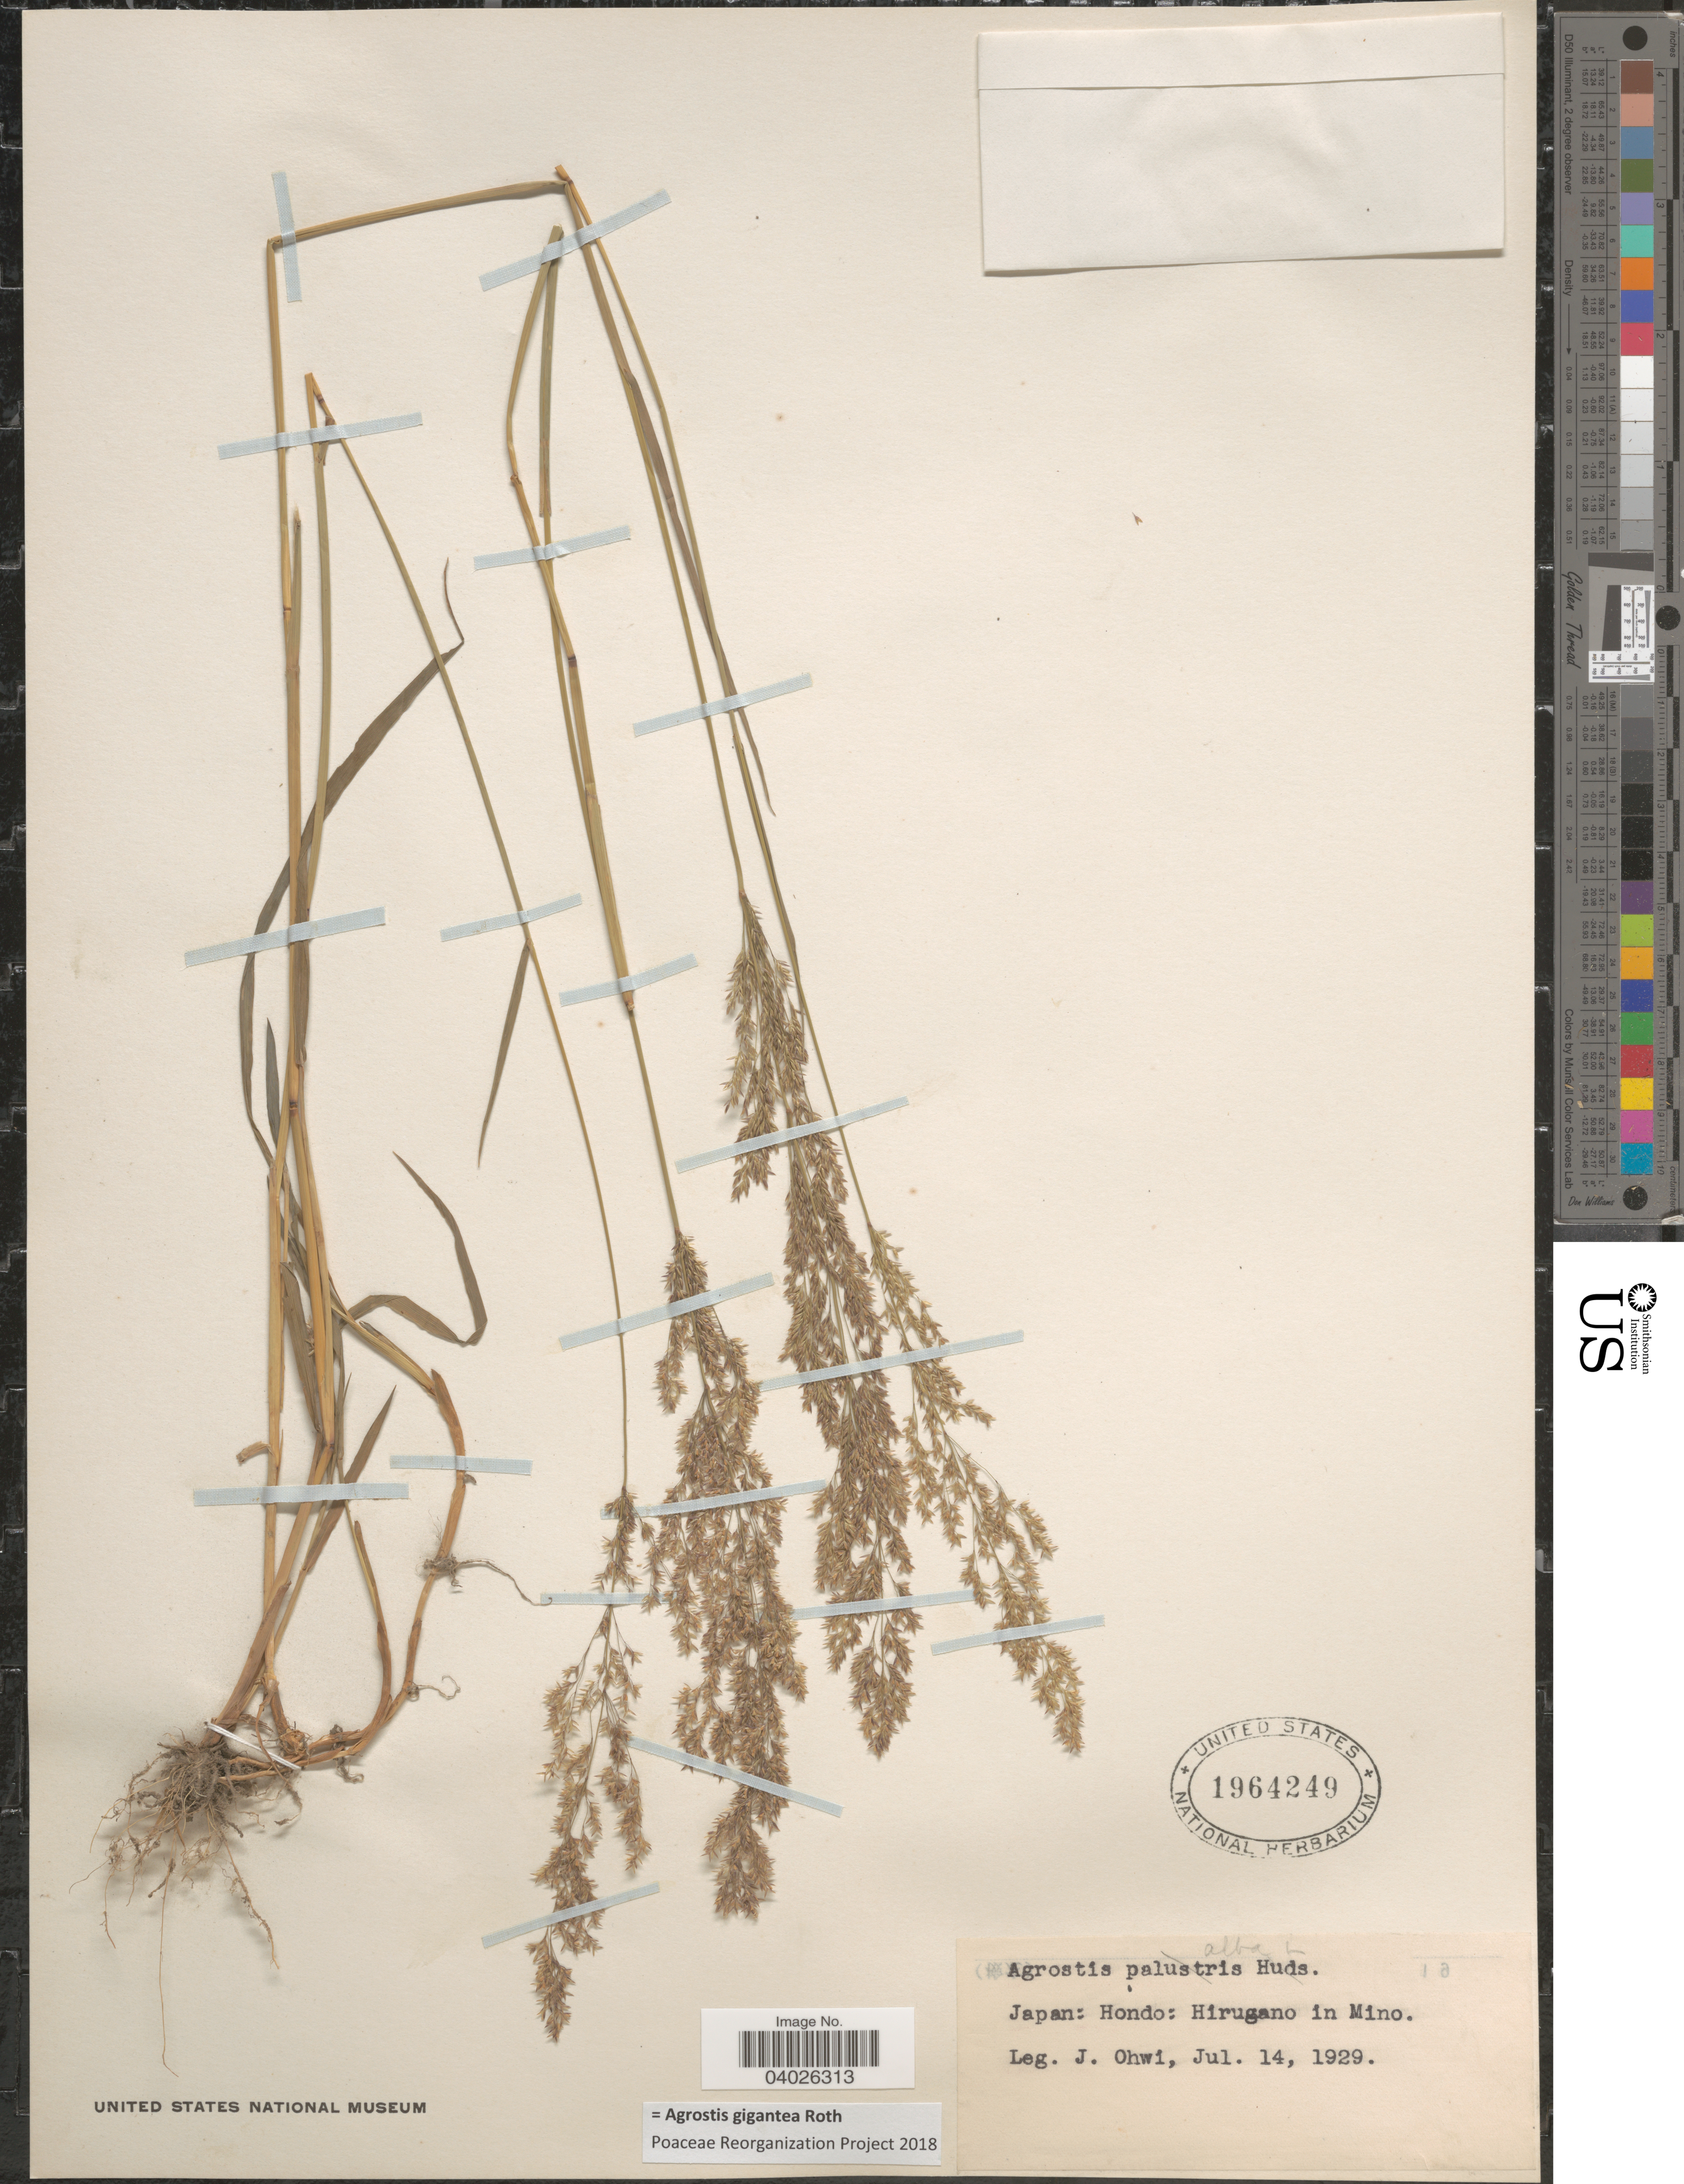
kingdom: Plantae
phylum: Tracheophyta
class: Liliopsida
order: Poales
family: Poaceae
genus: Agrostis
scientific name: Agrostis gigantea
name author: Roth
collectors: J. Ohwi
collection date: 1929-07-14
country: Japan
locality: Hondo: Hirugano in Mino.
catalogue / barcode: US 1964249